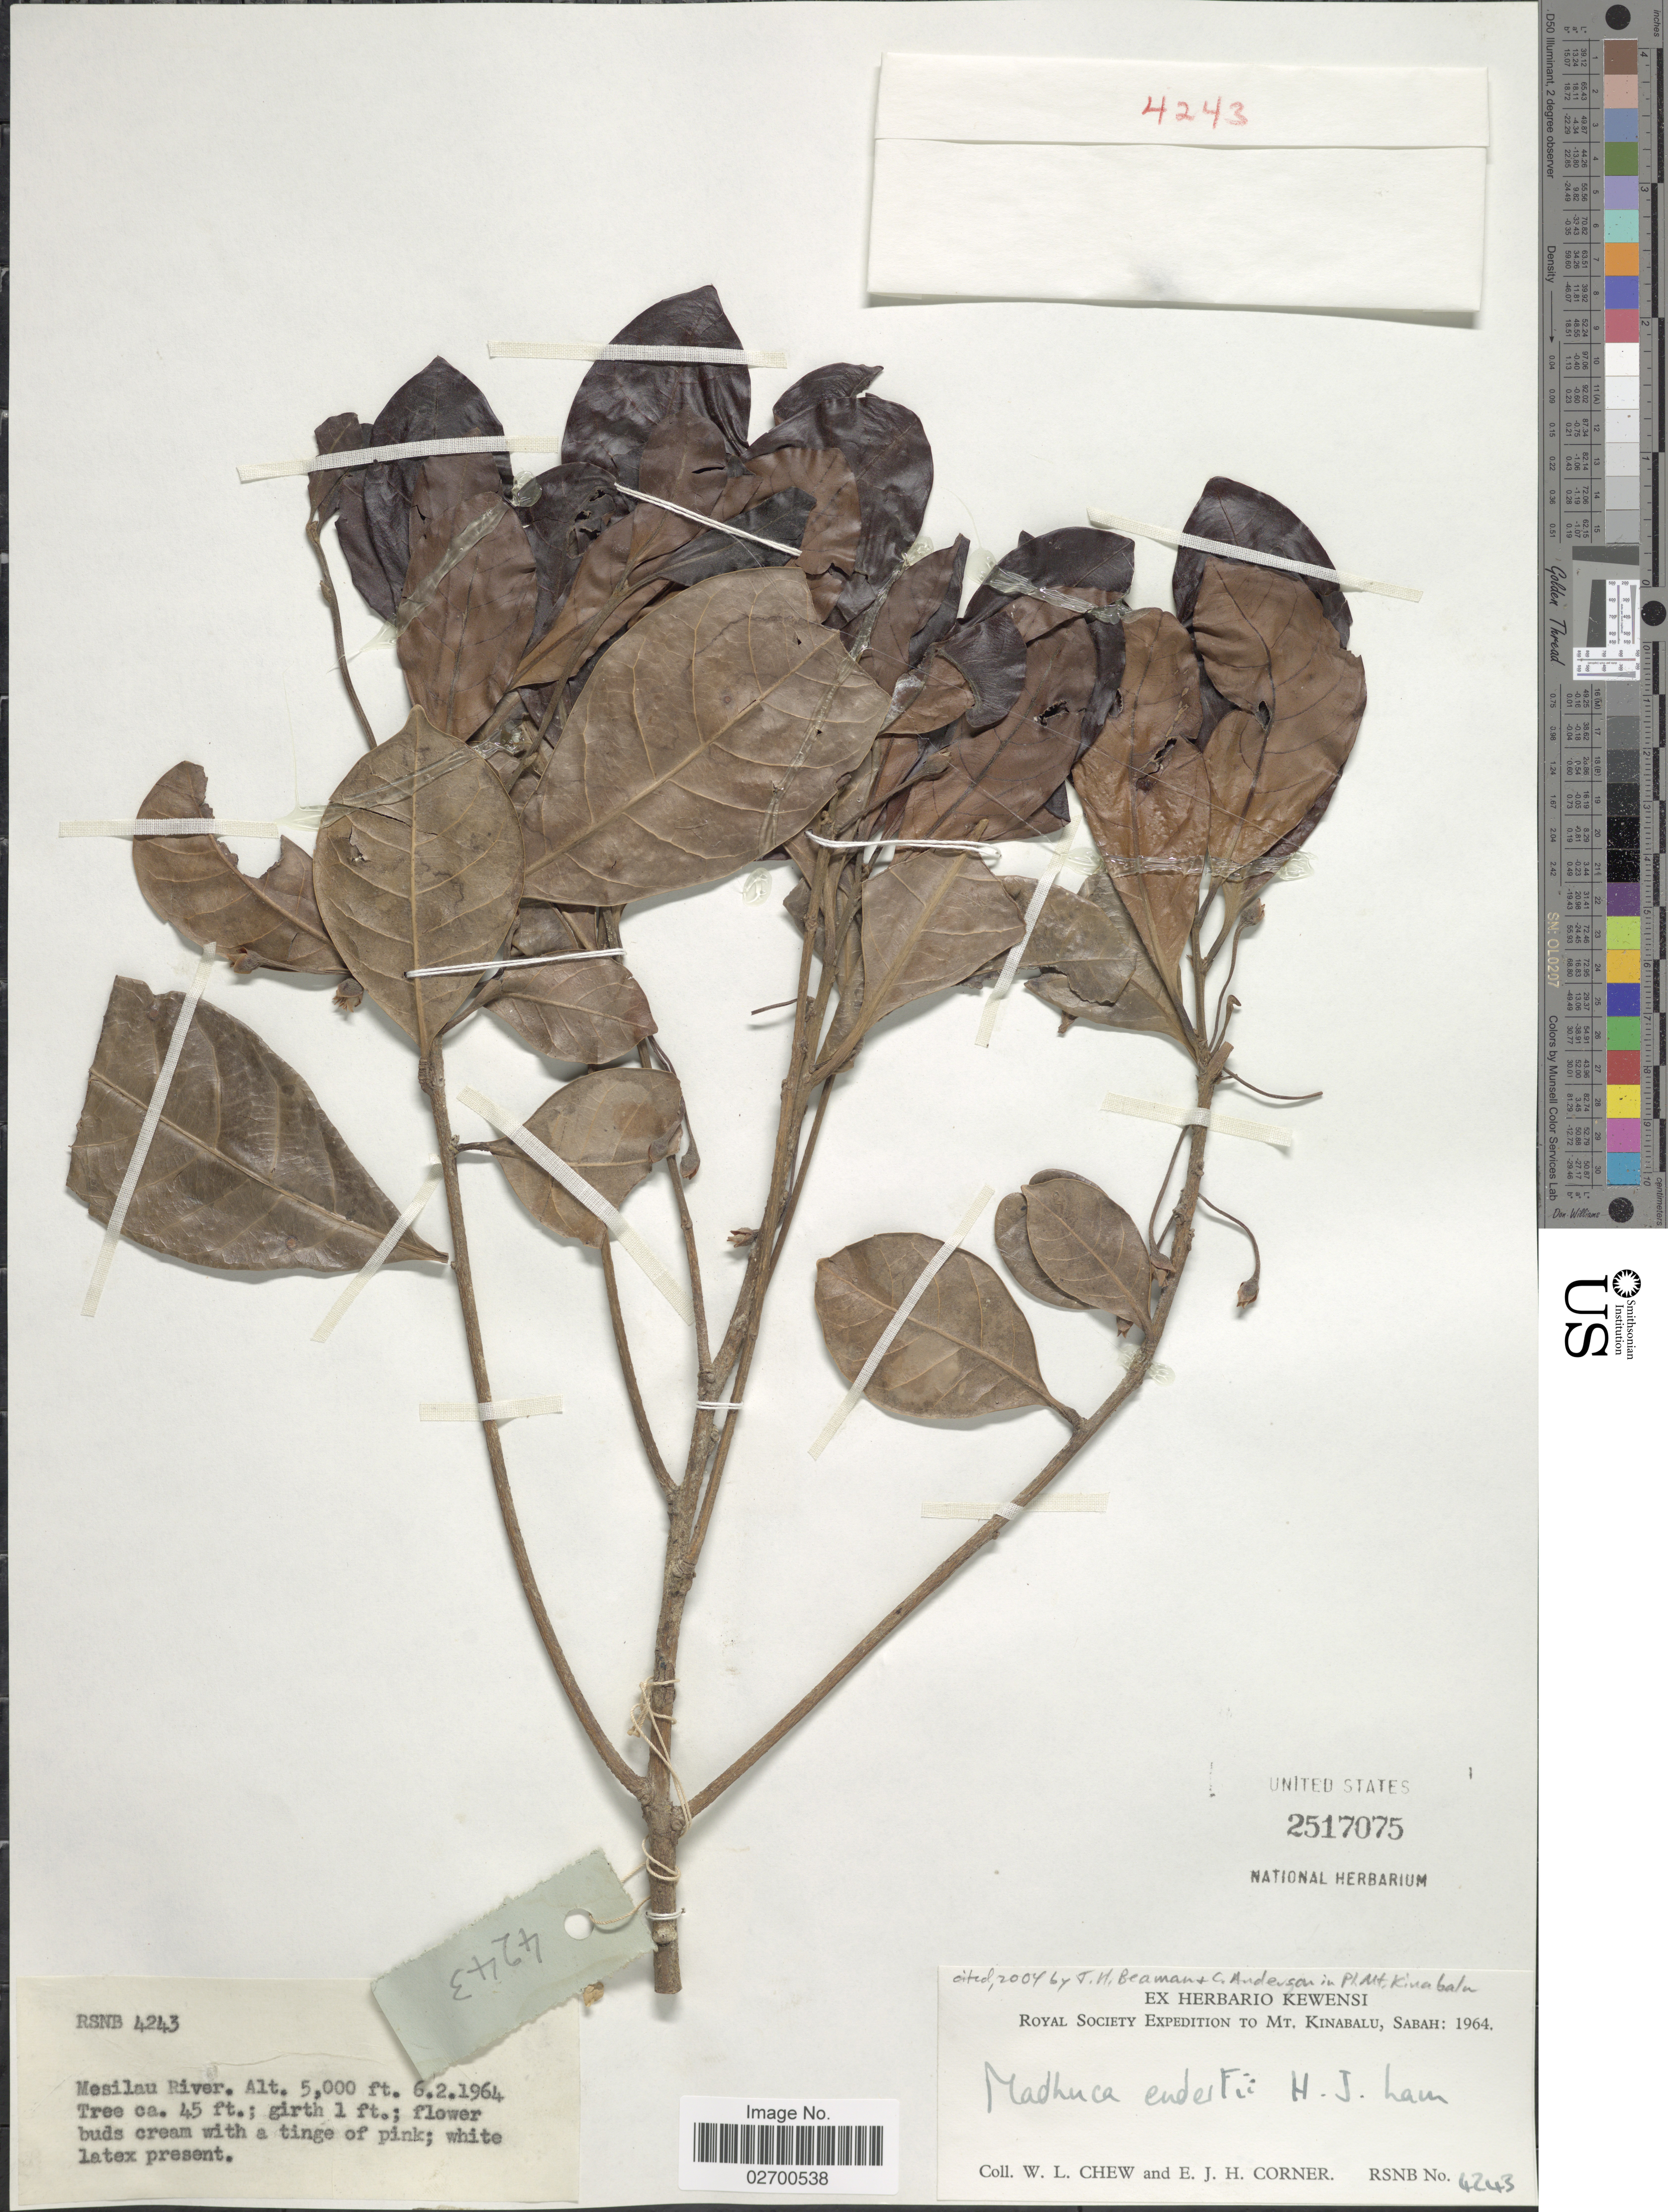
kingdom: Plantae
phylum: Tracheophyta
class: Magnoliopsida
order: Ericales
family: Sapotaceae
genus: Madhuca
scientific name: Madhuca endertii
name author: H.J. Lam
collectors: W. Chew & E. Corner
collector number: RSNB4243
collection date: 1964-02-06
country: Malaysia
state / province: Sabah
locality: Royal Society to Mt. Kinabalu. Mesilau River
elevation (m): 1524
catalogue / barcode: US 2517075